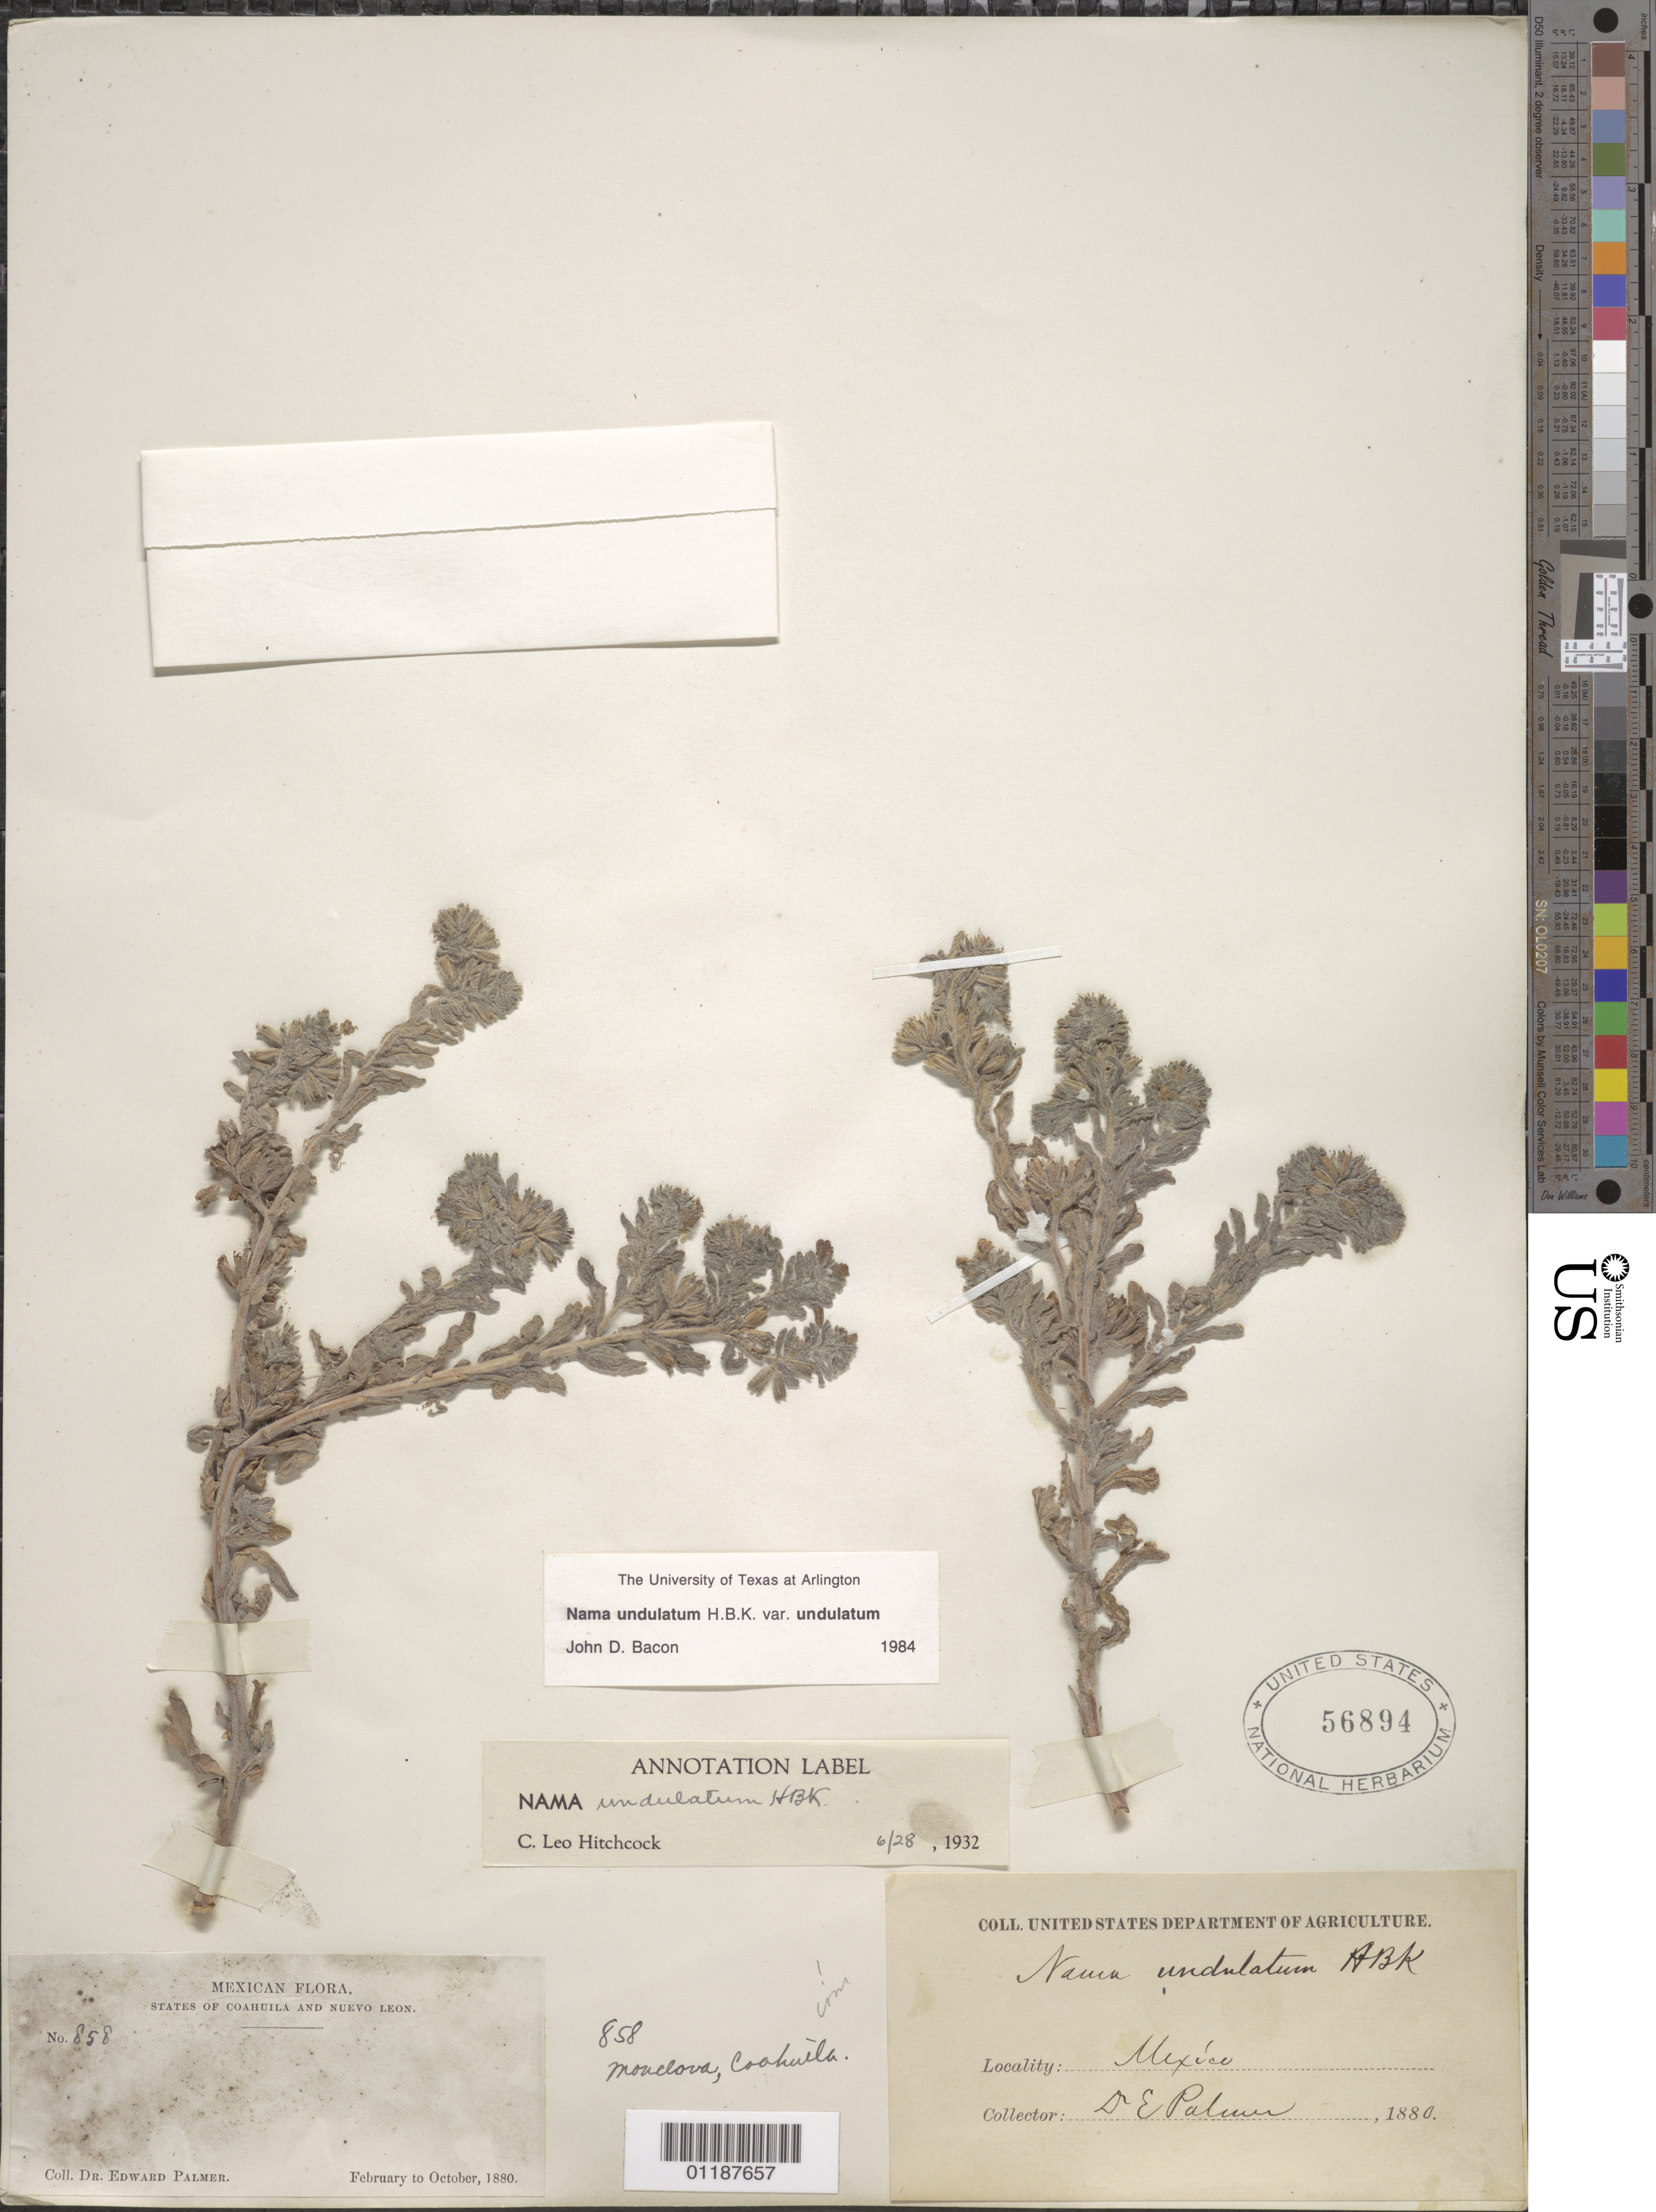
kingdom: Plantae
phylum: Tracheophyta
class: Magnoliopsida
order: Boraginales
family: Namaceae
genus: Nama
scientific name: Nama undulatum var. undulatum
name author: Kunth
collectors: E. Palmer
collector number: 858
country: Mexico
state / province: Coahuila / Nuevo León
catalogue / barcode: US 56894